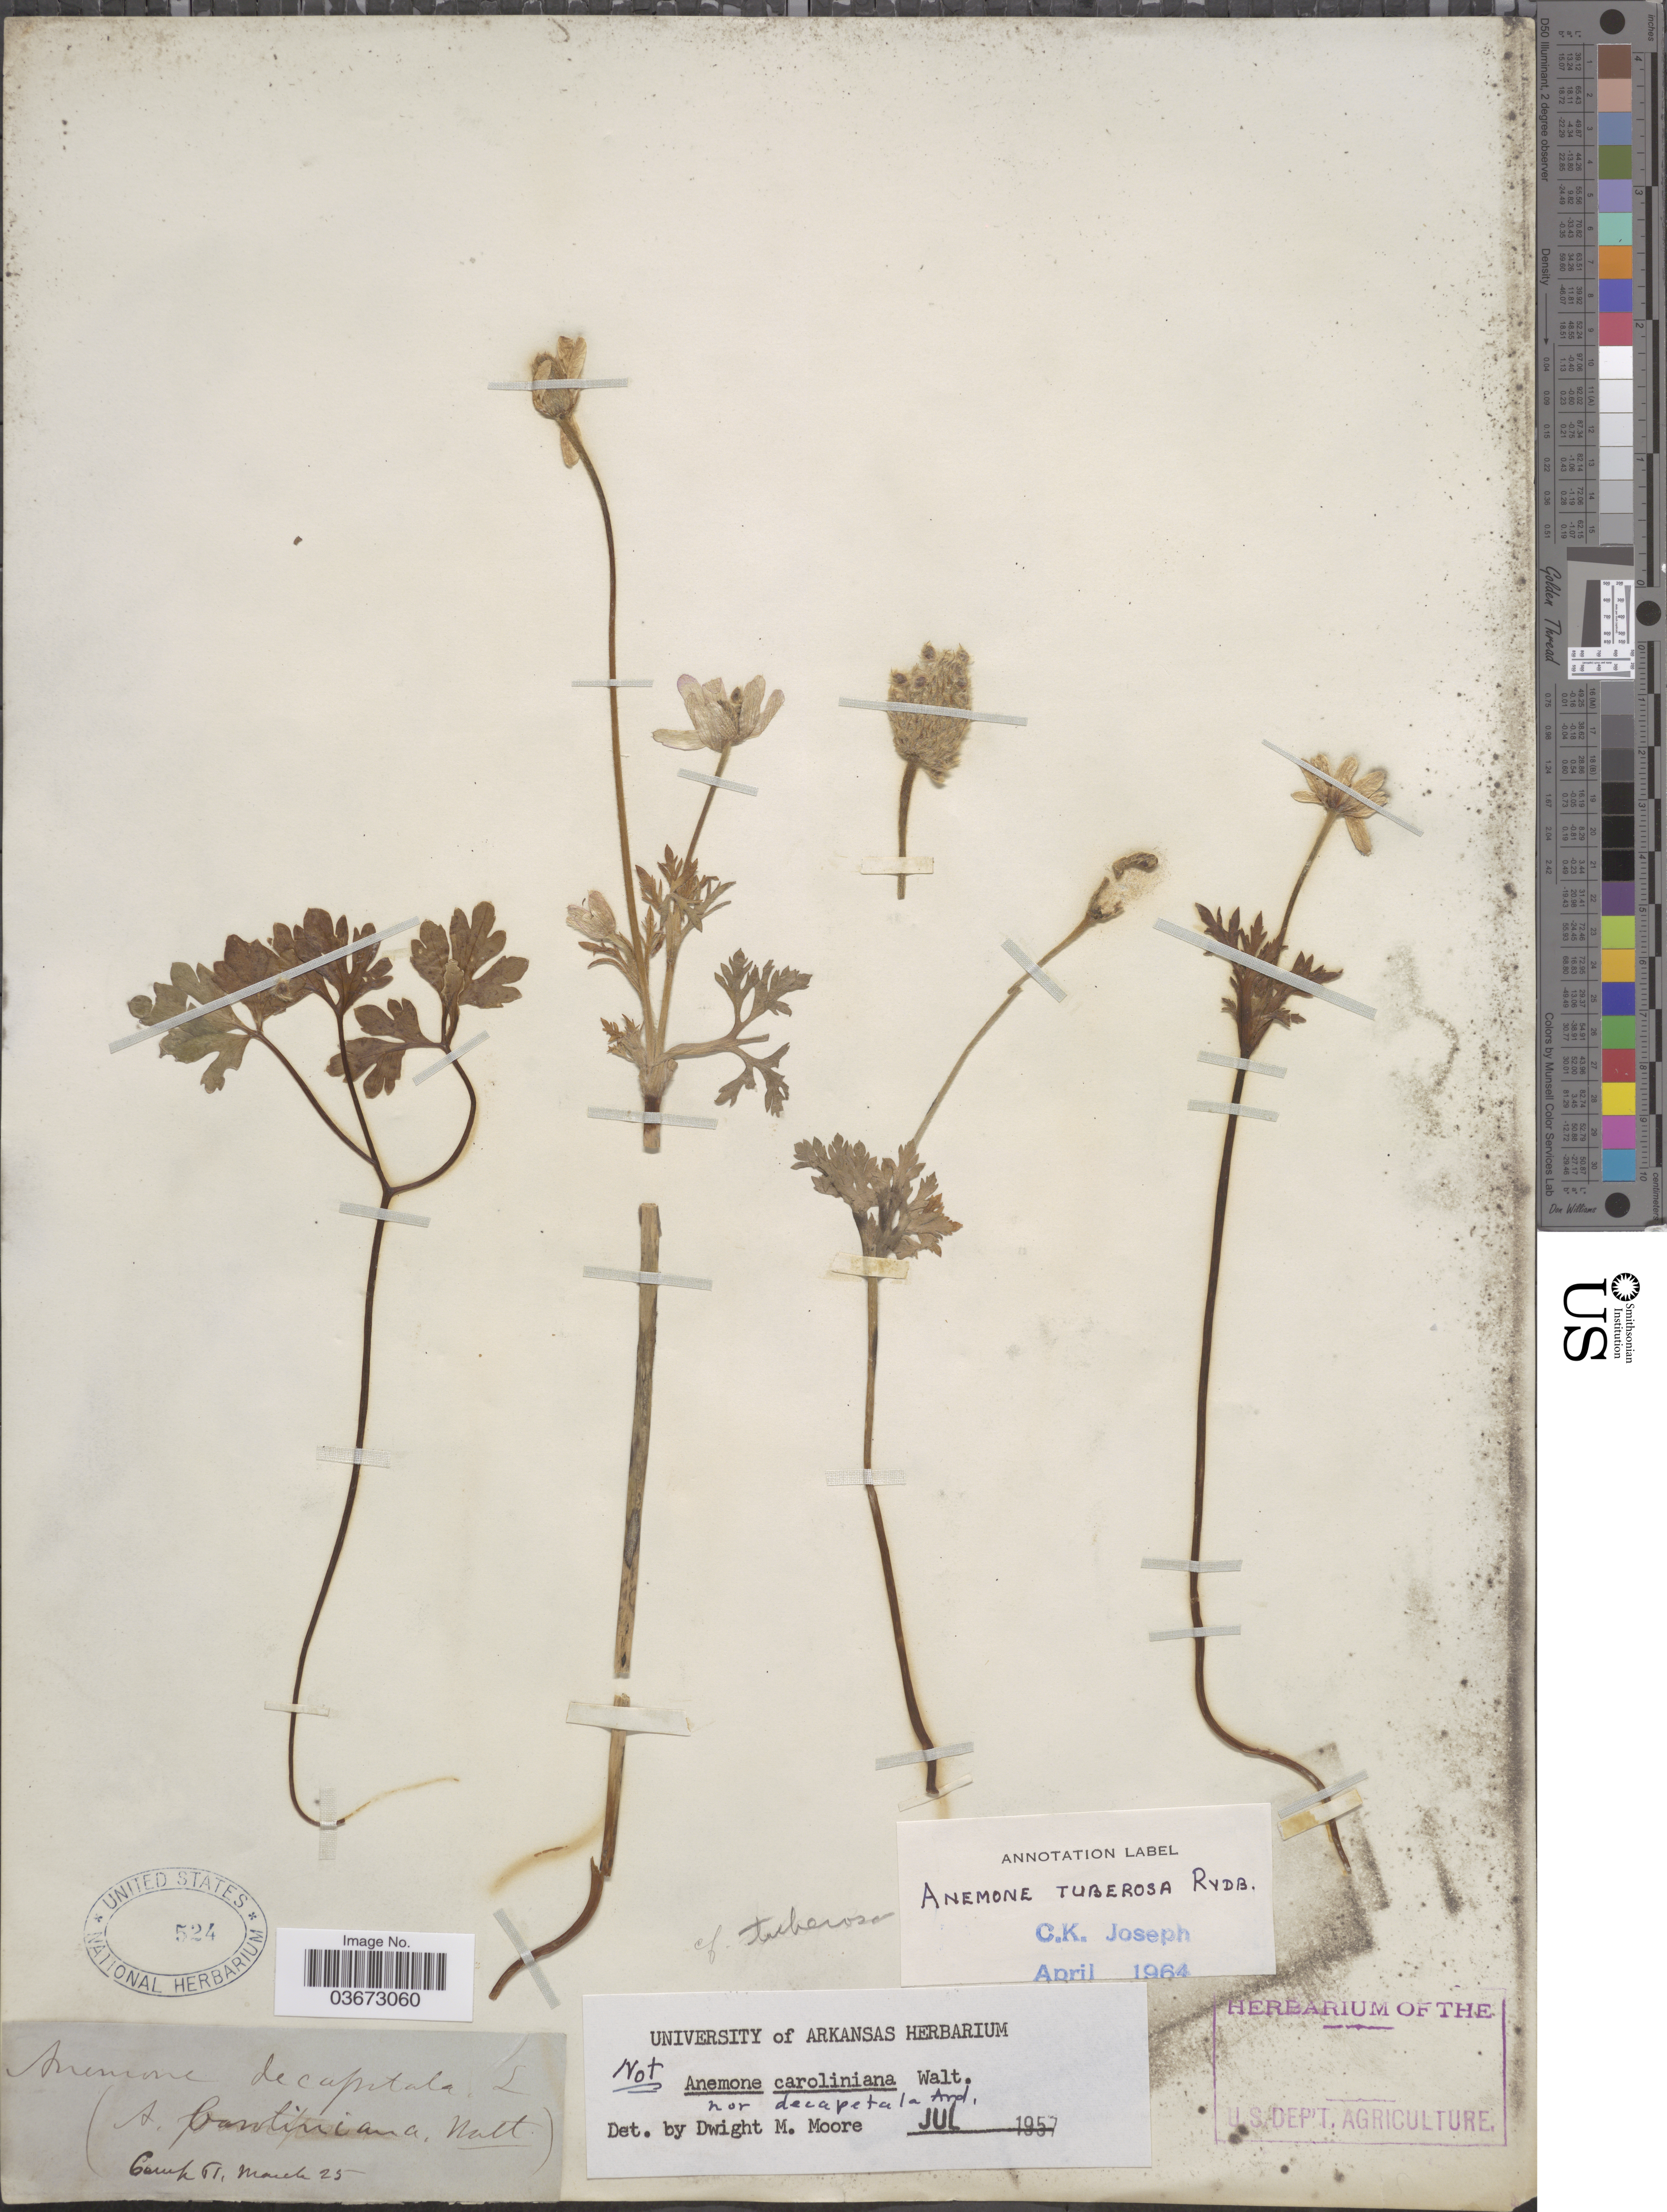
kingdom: Plantae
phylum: Tracheophyta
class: Magnoliopsida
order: Ranunculales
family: Ranunculaceae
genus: Anemone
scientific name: Anemone tuberosa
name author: Rydb.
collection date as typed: Transcribed d/m/y: /3/25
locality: Camp 61.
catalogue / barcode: US 524